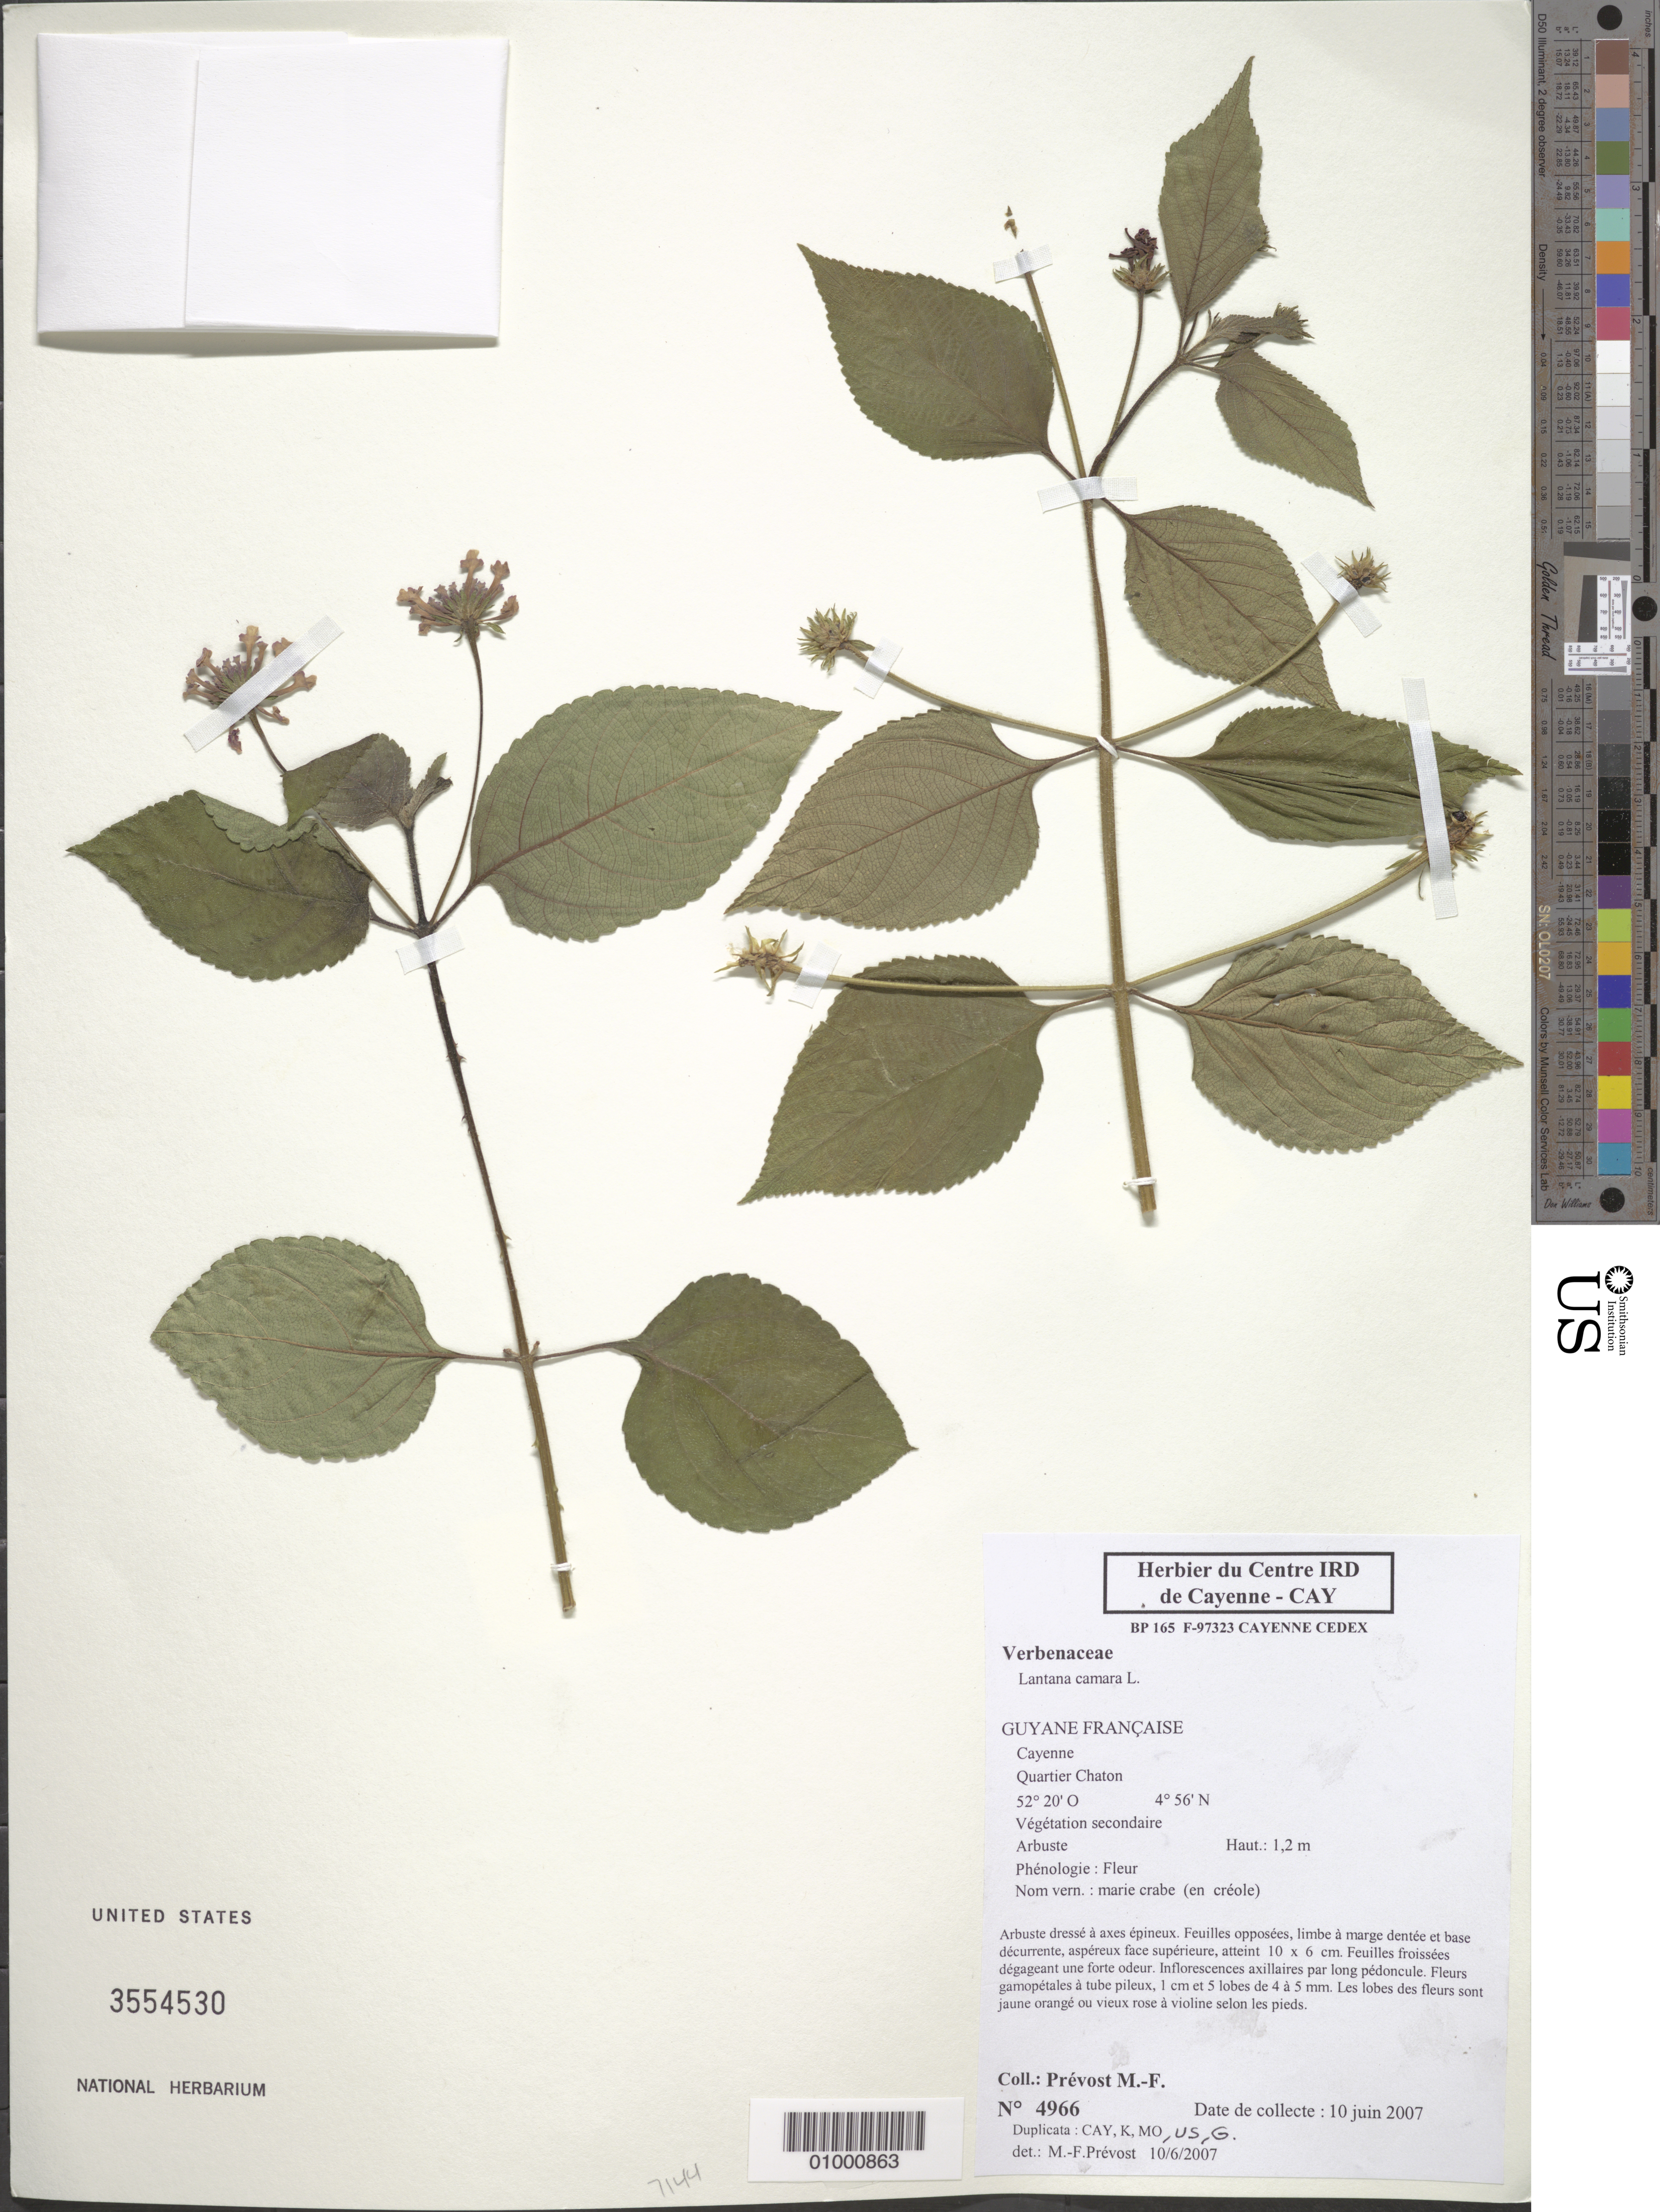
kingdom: Plantae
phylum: Tracheophyta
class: Magnoliopsida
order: Lamiales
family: Verbenaceae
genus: Lantana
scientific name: Lantana camara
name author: L.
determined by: Prévost, M.-F.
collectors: M.-F. Prévost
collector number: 4966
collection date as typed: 10-Jun-07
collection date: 2007-06-10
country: French Guiana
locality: Cayenne, Quartier Chaton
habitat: Vegetation secondaire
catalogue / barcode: US 3554530